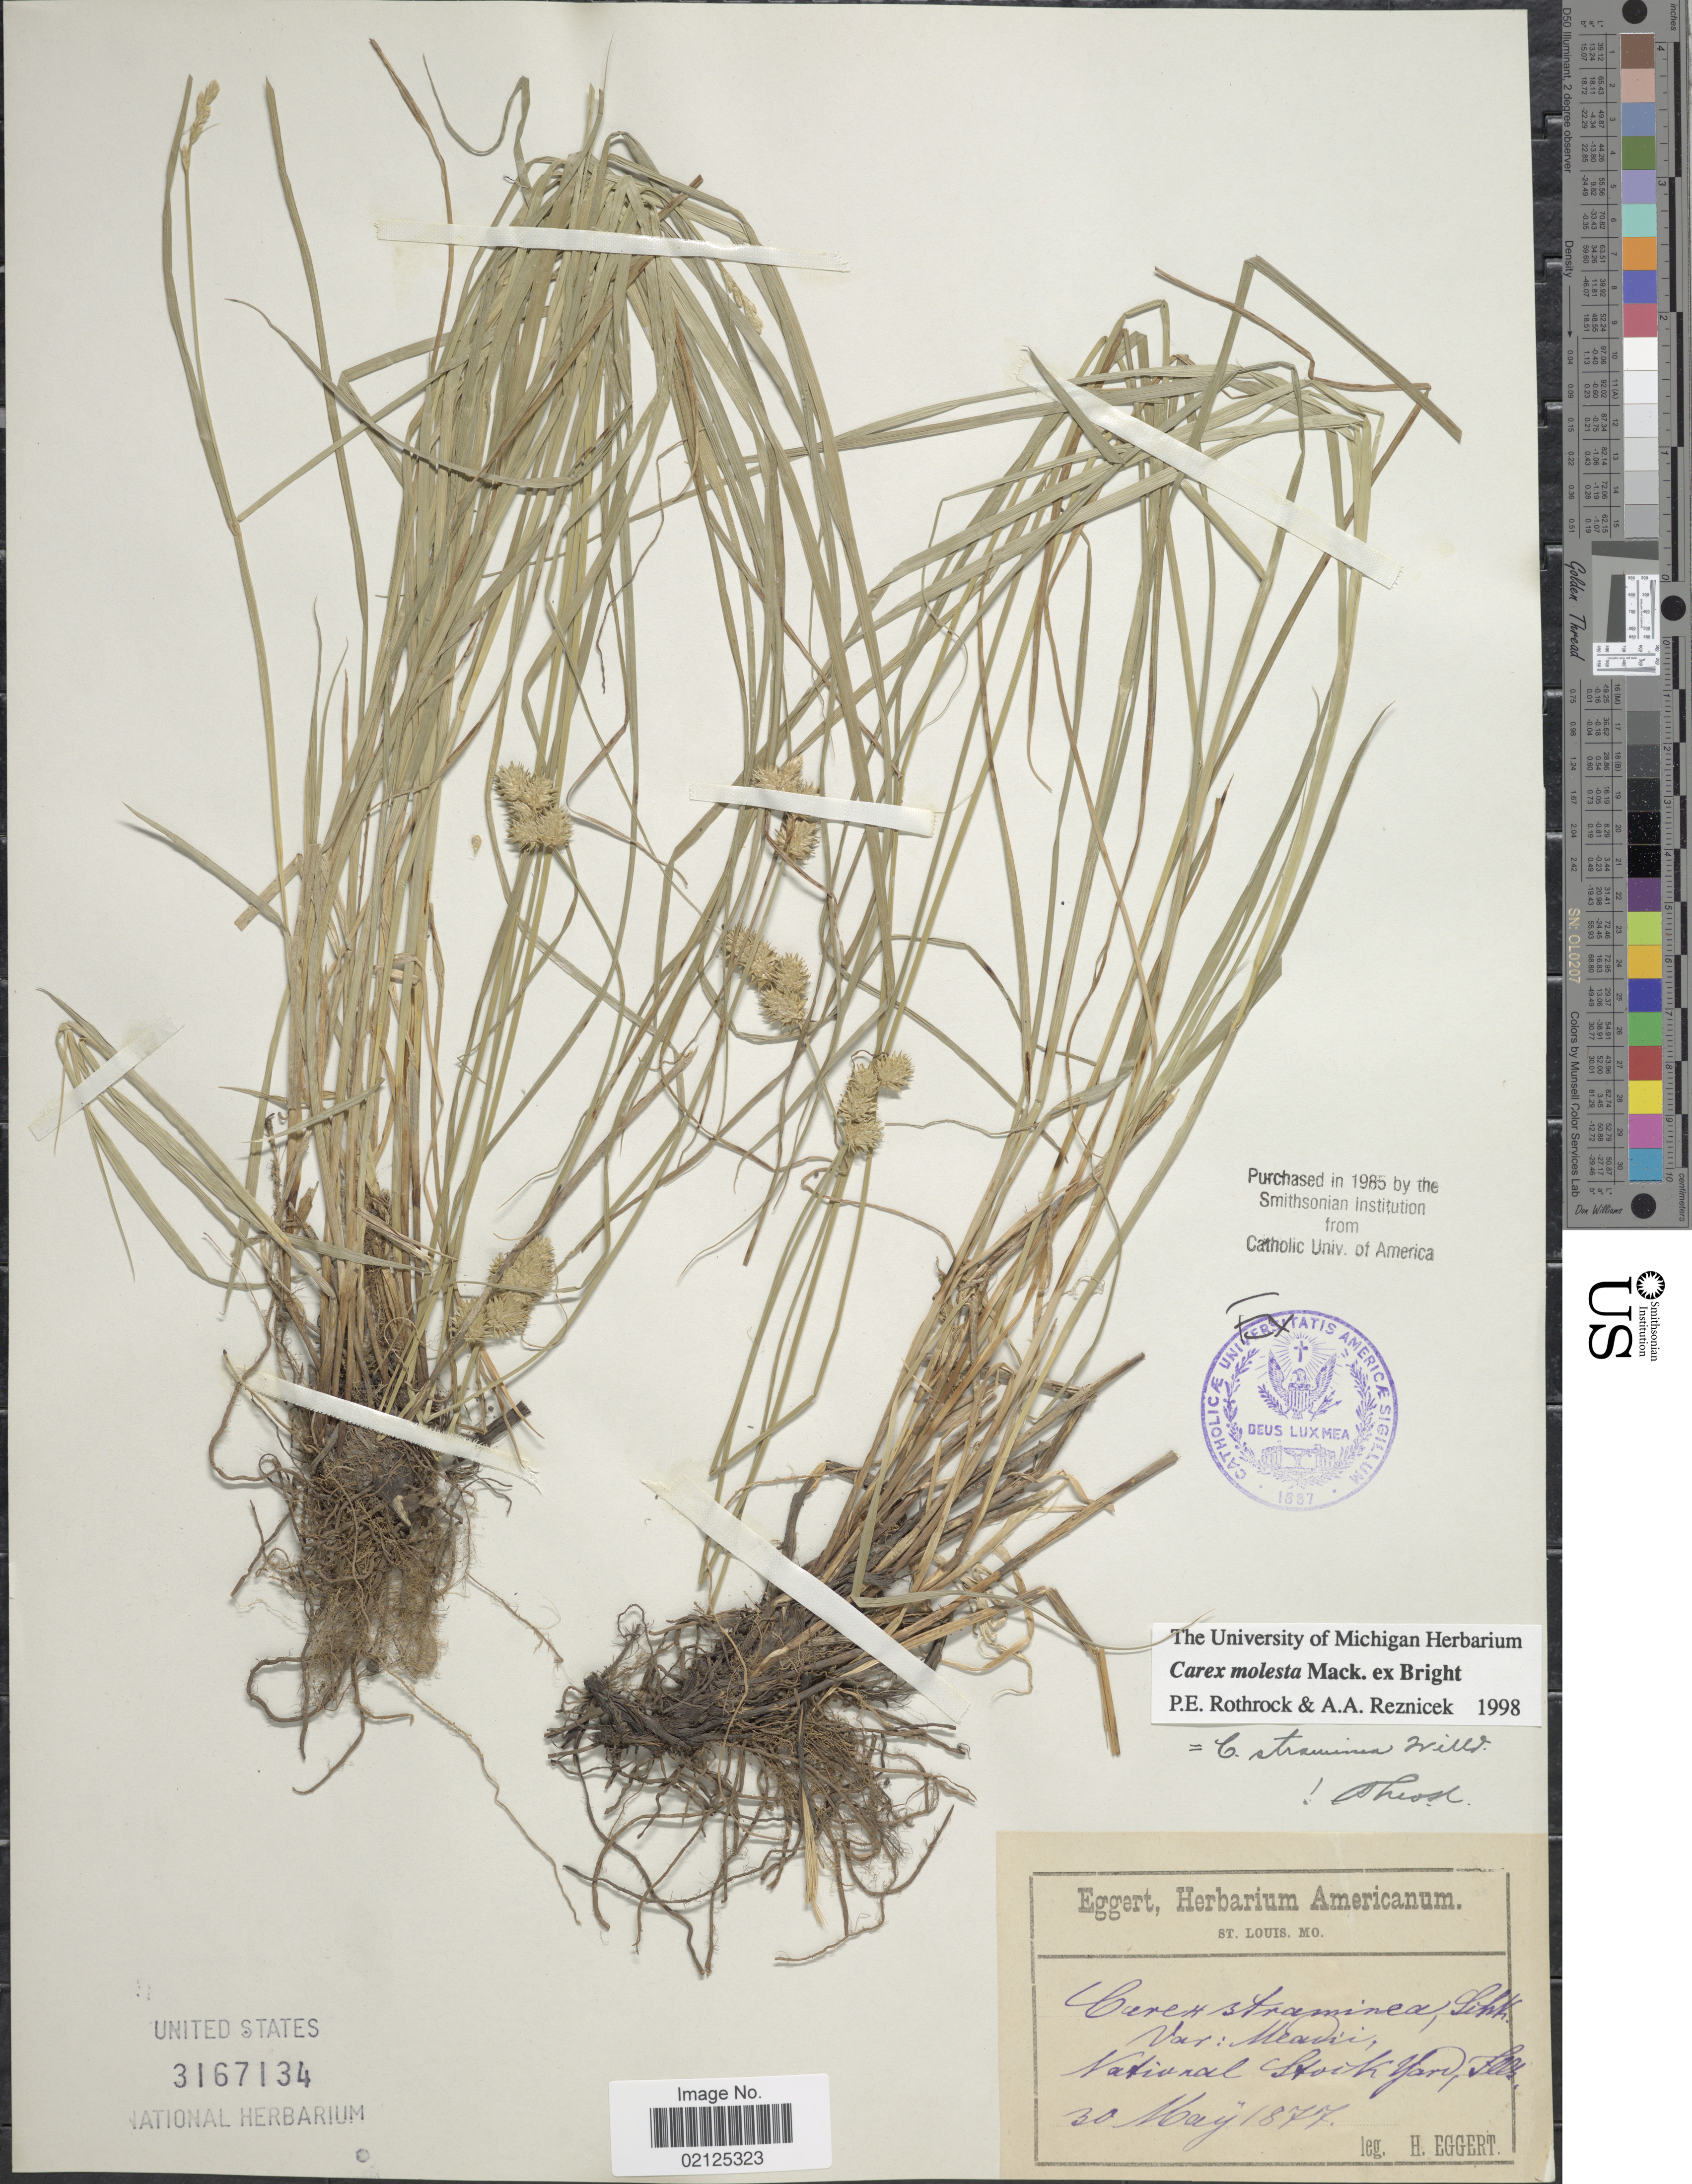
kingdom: Plantae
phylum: Tracheophyta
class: Liliopsida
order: Poales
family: Cyperaceae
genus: Carex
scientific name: Carex molesta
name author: Mack.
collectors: H. Eggert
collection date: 1877-05-30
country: United States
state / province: Illinois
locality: National Stock Yard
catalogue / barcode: US 3167134